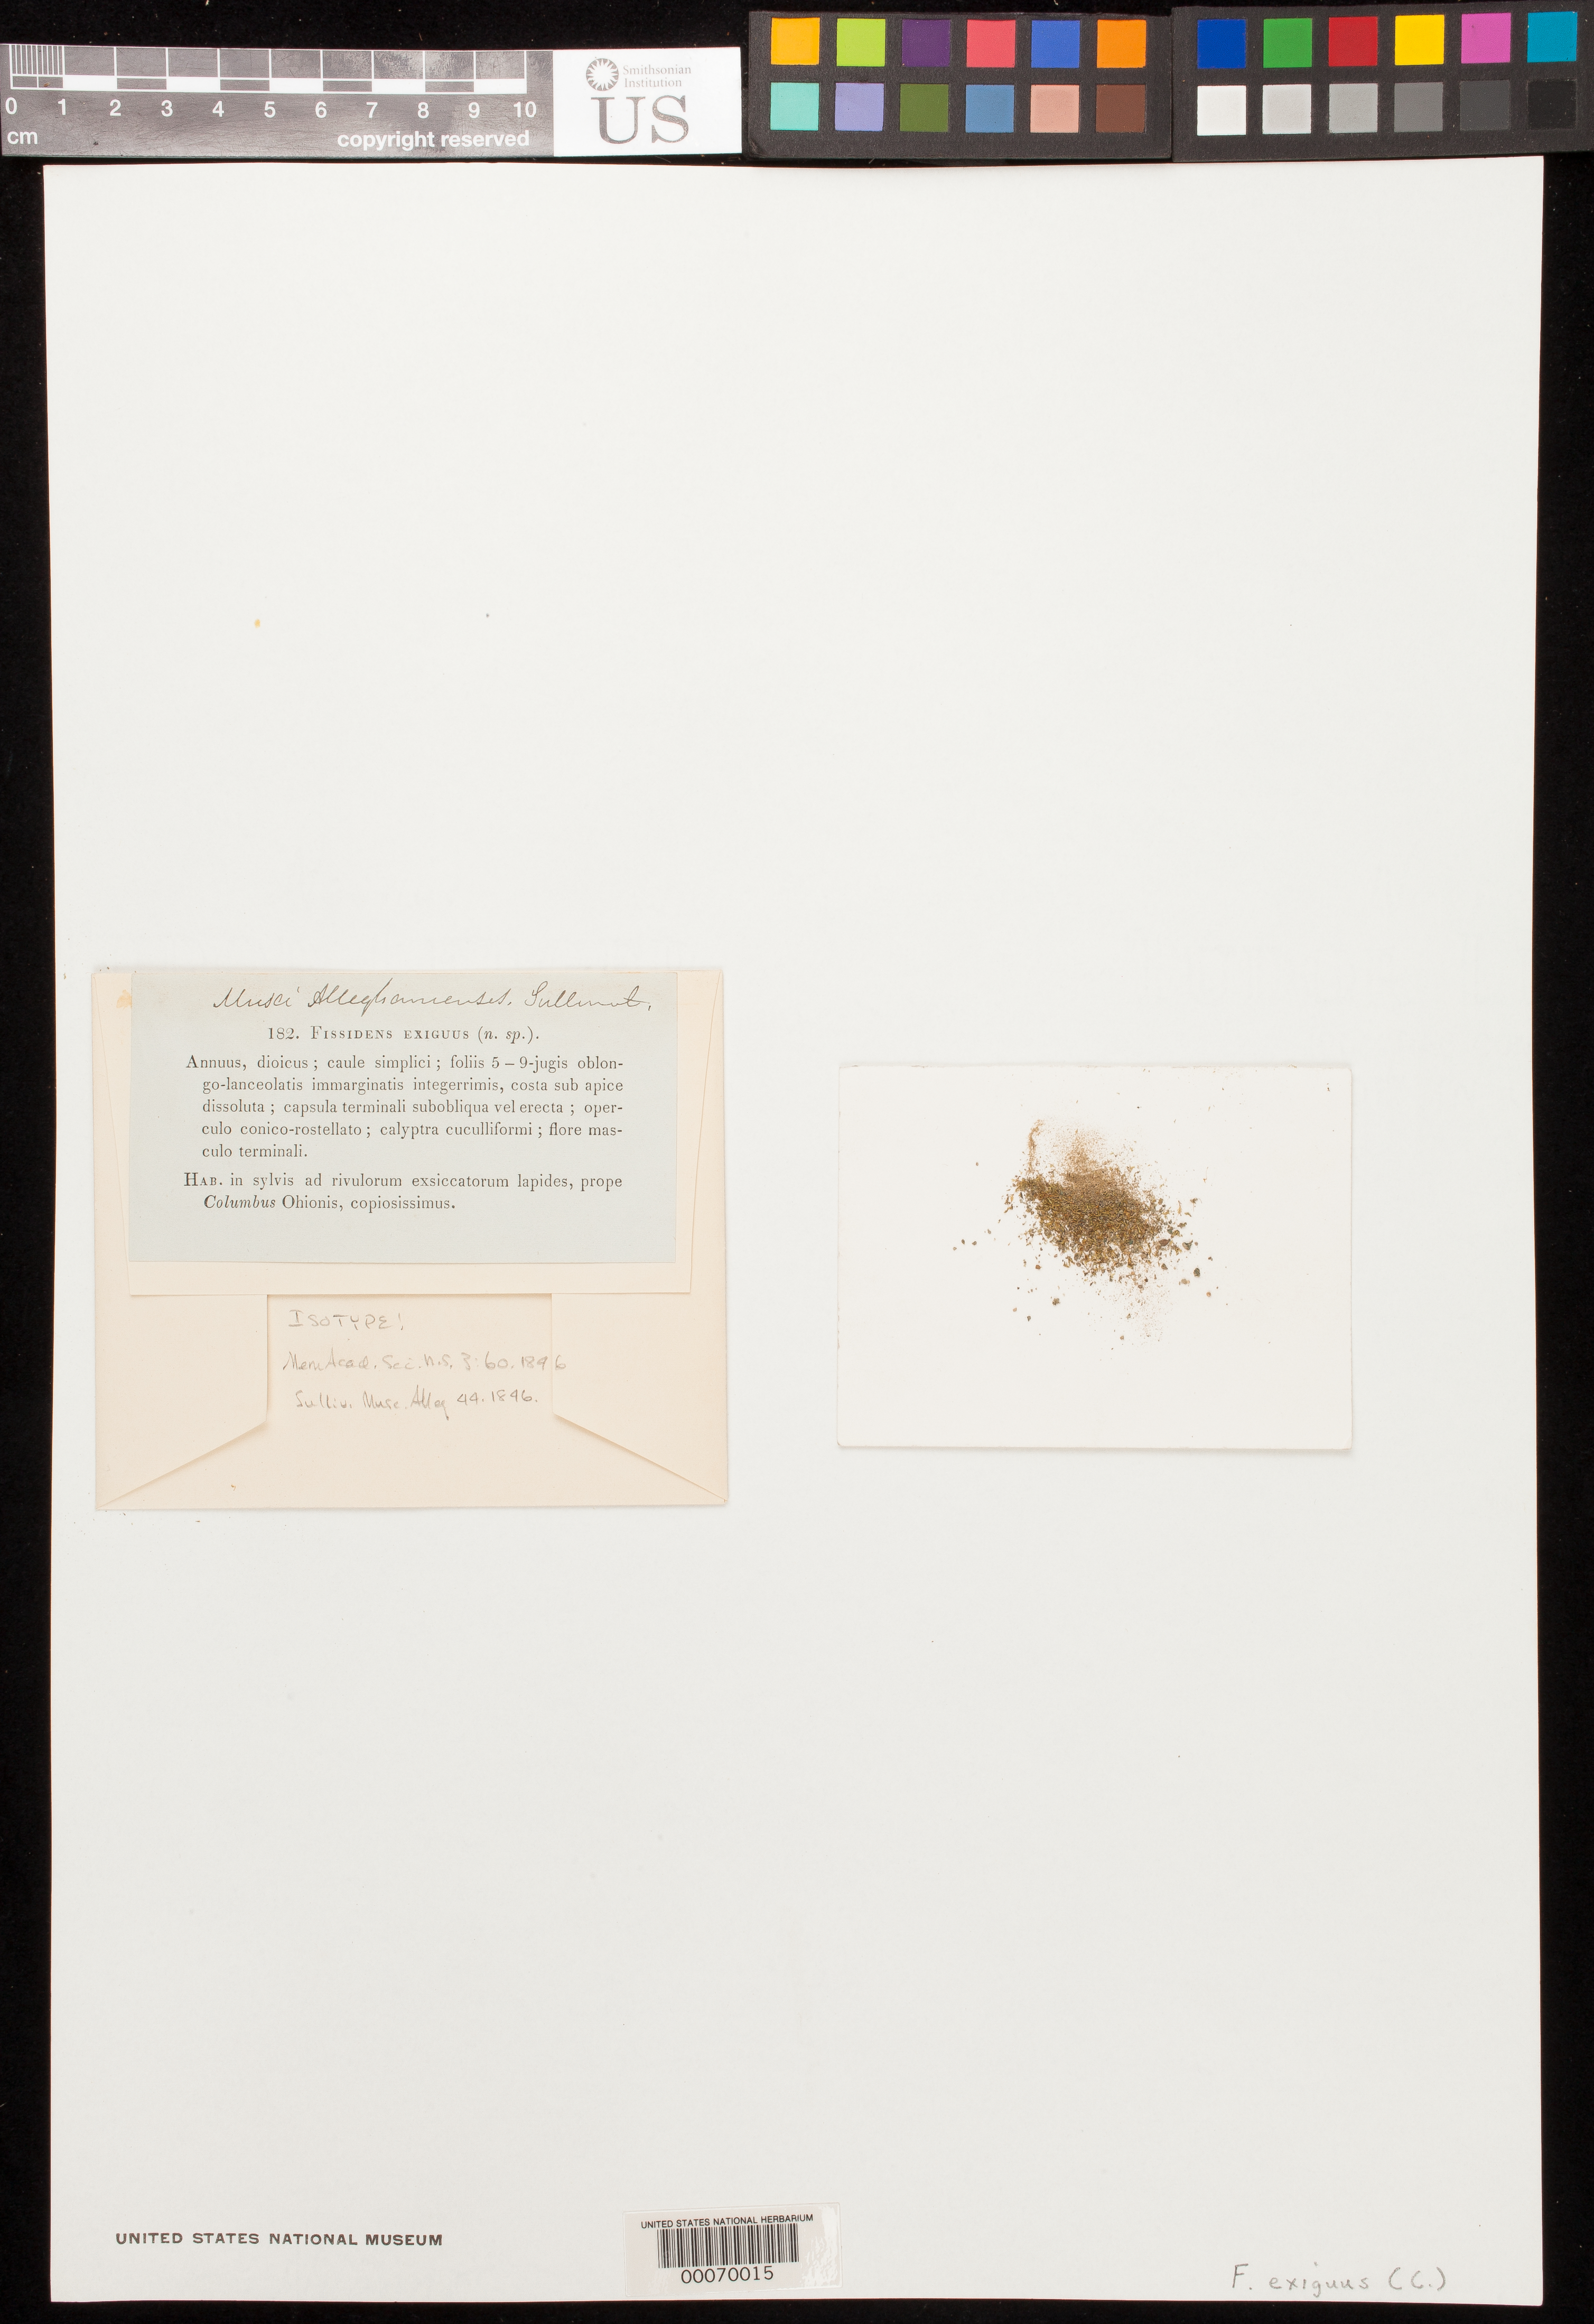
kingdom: Plantae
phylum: Bryophyta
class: Bryopsida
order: Dicranales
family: Fissidentaceae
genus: Fissidens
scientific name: Fissidens exiguus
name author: Sull.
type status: Isotype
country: United States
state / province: Ohio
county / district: Franklin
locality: Columbus.